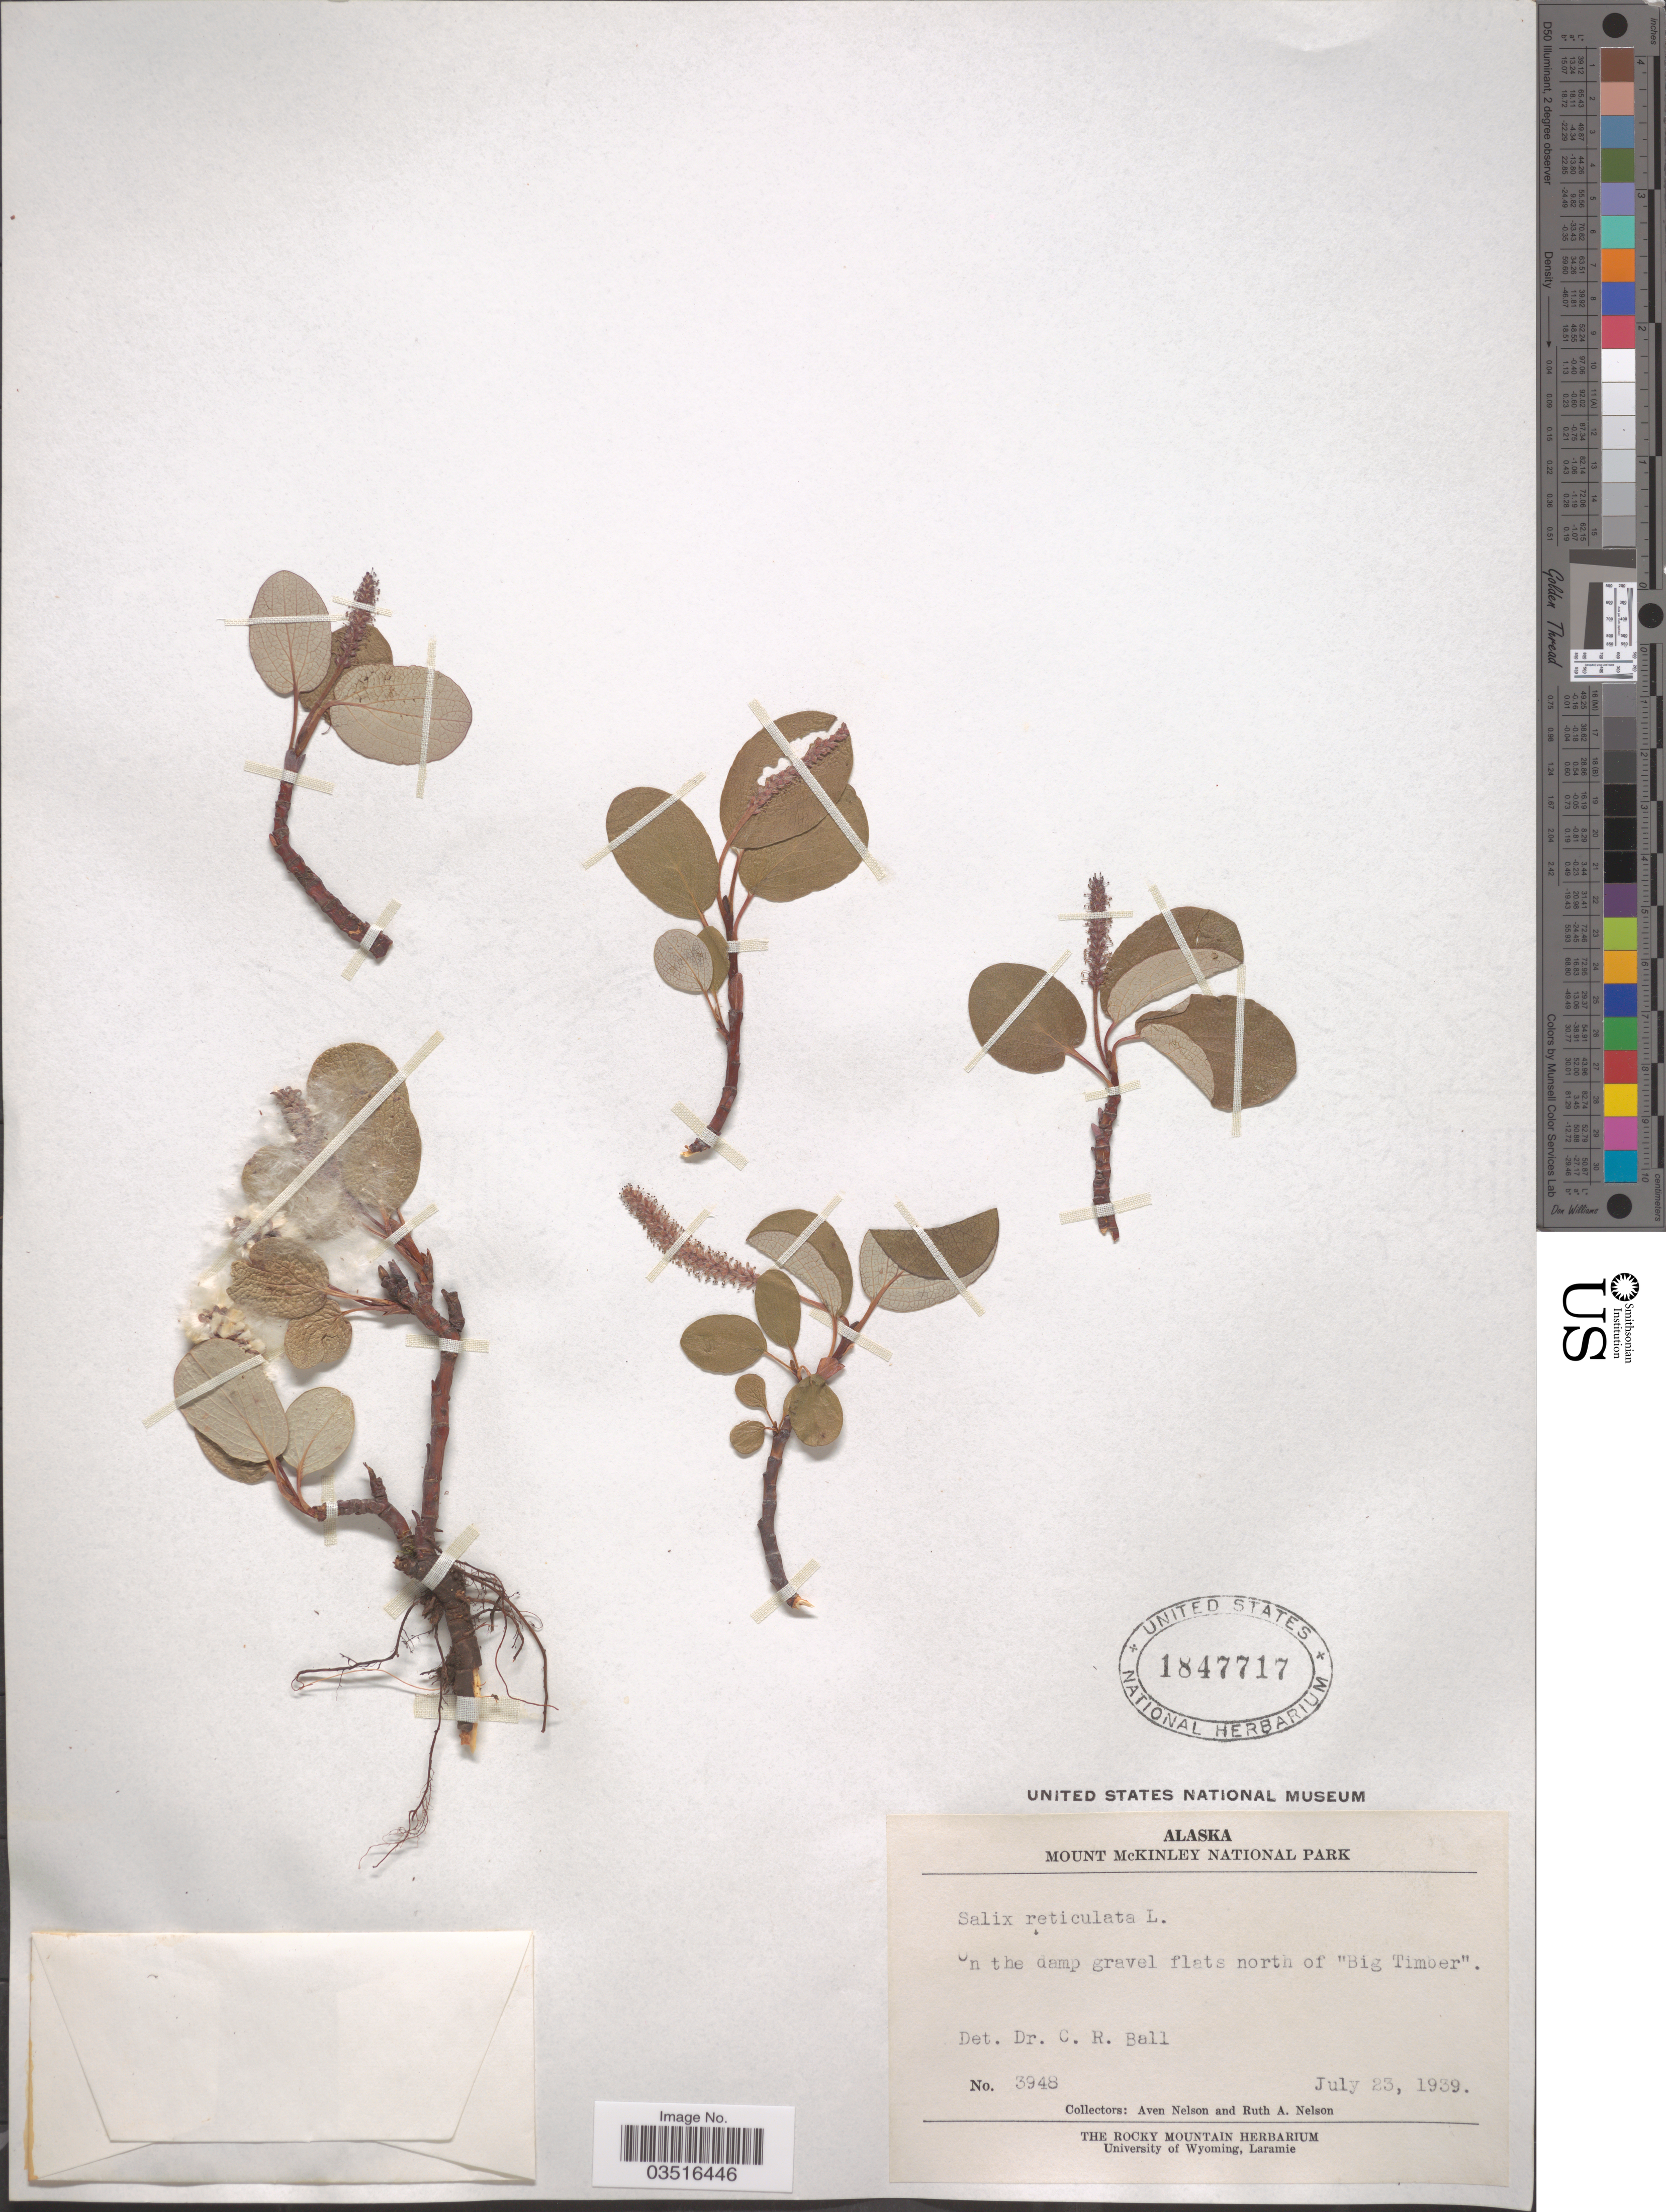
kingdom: Plantae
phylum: Tracheophyta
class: Magnoliopsida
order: Malpighiales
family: Salicaceae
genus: Salix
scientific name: Salix reticulata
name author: L.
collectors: A. Nelson & R. A. Nelson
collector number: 3948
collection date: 1939-07-23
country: United States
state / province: Alaska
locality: Mount McKinley National Park. On the damp gravel flats north of "Big Timber".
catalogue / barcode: US 1847717